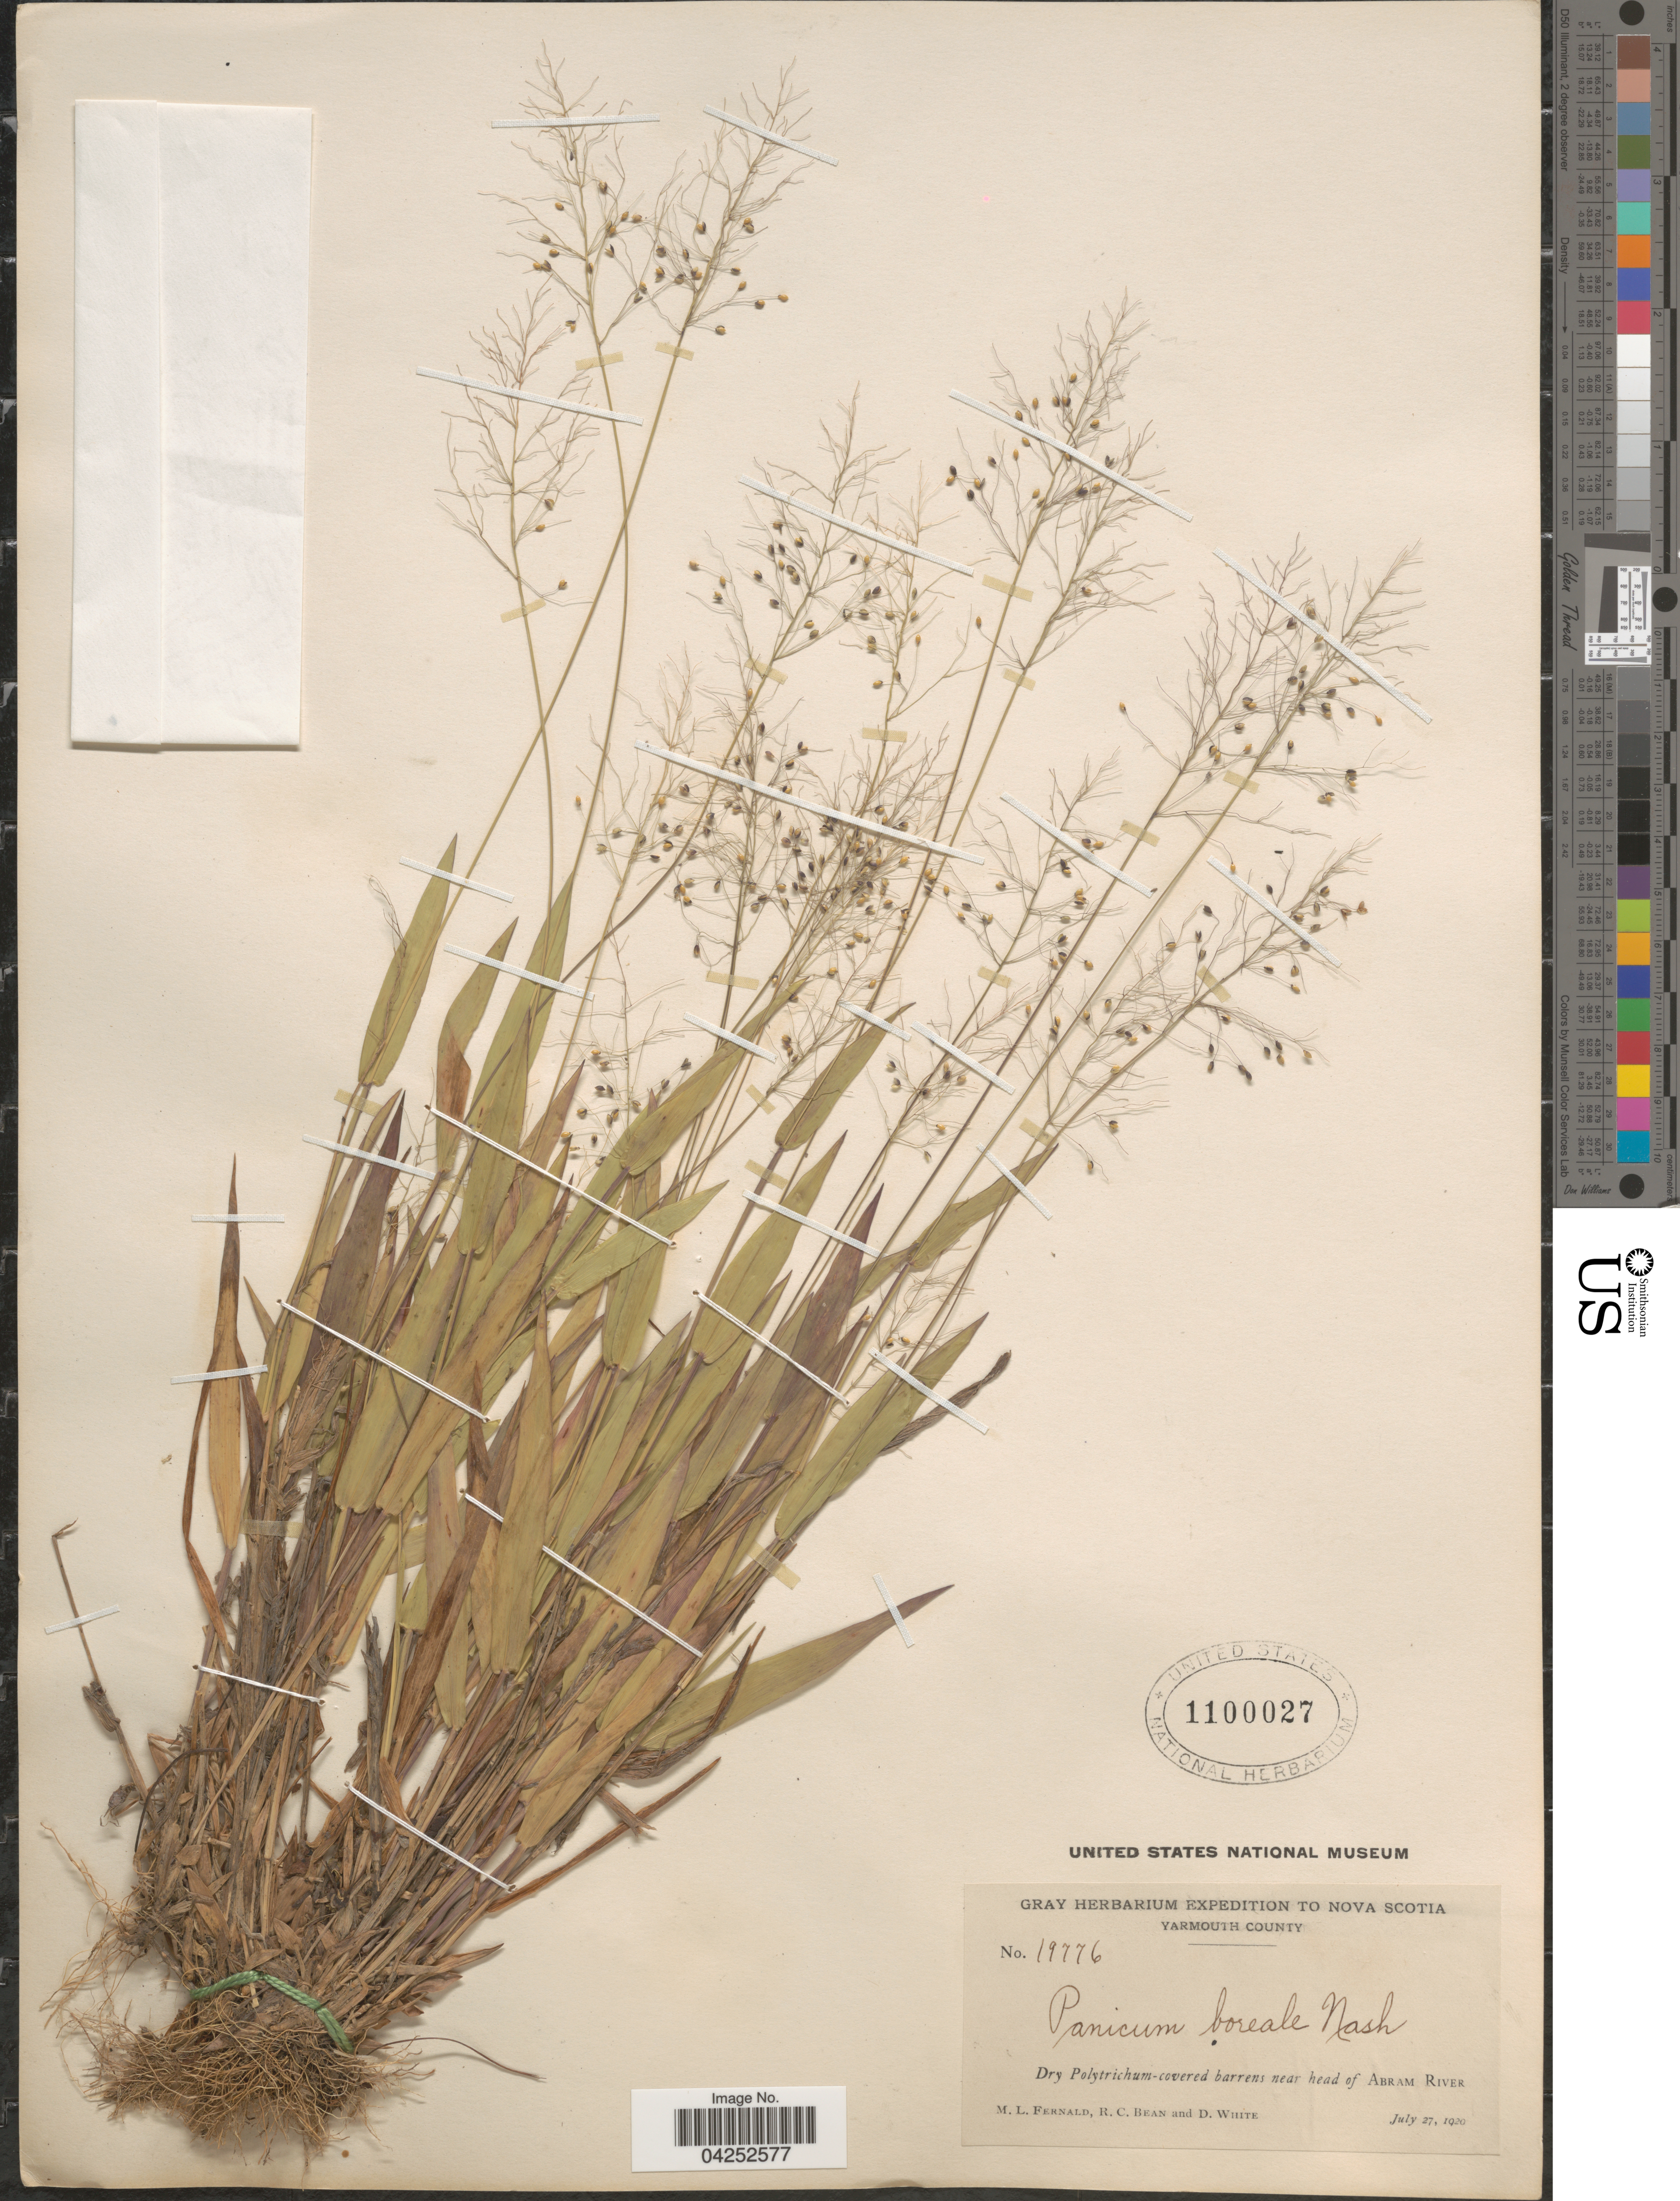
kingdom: Plantae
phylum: Tracheophyta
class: Liliopsida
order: Poales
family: Poaceae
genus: Dichanthelium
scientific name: Dichanthelium boreale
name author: (Nash) Freckmann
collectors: M. L. Fernald, R. Bean & D. White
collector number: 19776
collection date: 1920-07-27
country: Canada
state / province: Nova Scotia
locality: Gray Herbarium Expedition to Nova Scotia. Yarmouth County. Dry Polytrichum-covered barrens near head of Abram River.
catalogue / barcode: US 1100027